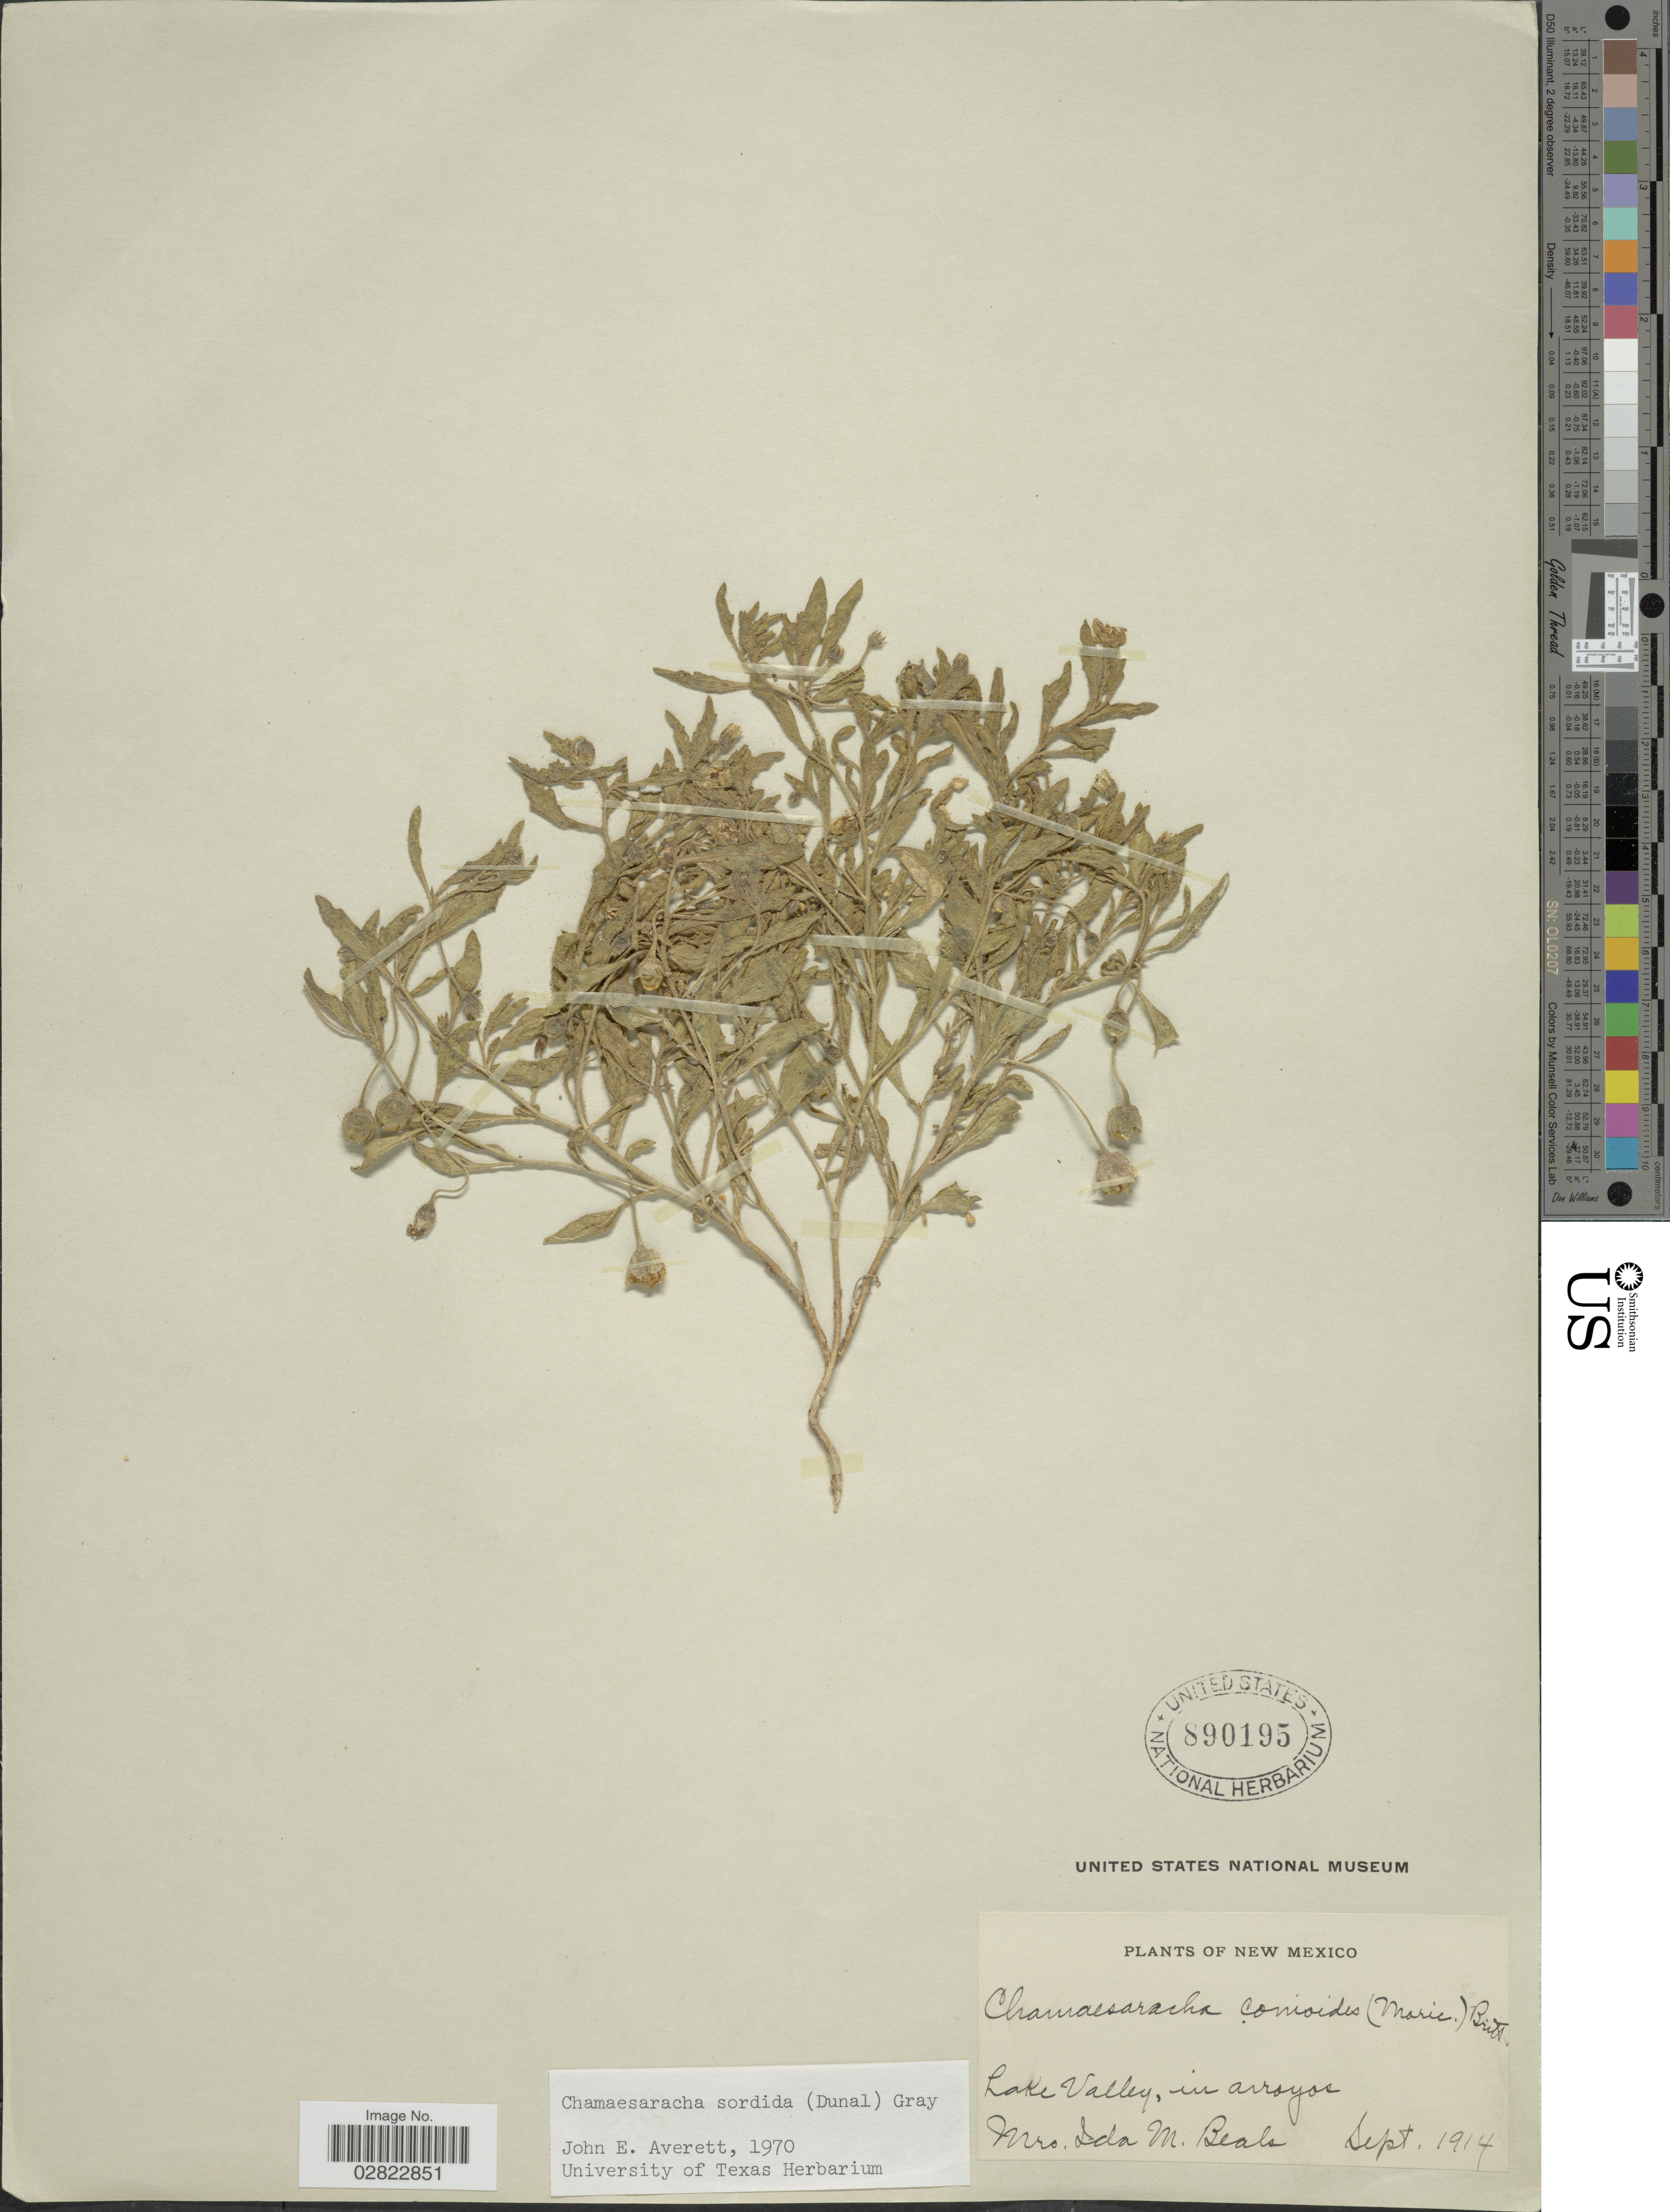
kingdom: Plantae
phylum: Tracheophyta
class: Magnoliopsida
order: Solanales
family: Solanaceae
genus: Chamaesaracha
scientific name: Chamaesaracha sordida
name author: (Dunal) S.F. Gray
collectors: I. M. Beals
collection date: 1914-09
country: United States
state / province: New Mexico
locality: Lake Valley, in arroyos.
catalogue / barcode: US 890195